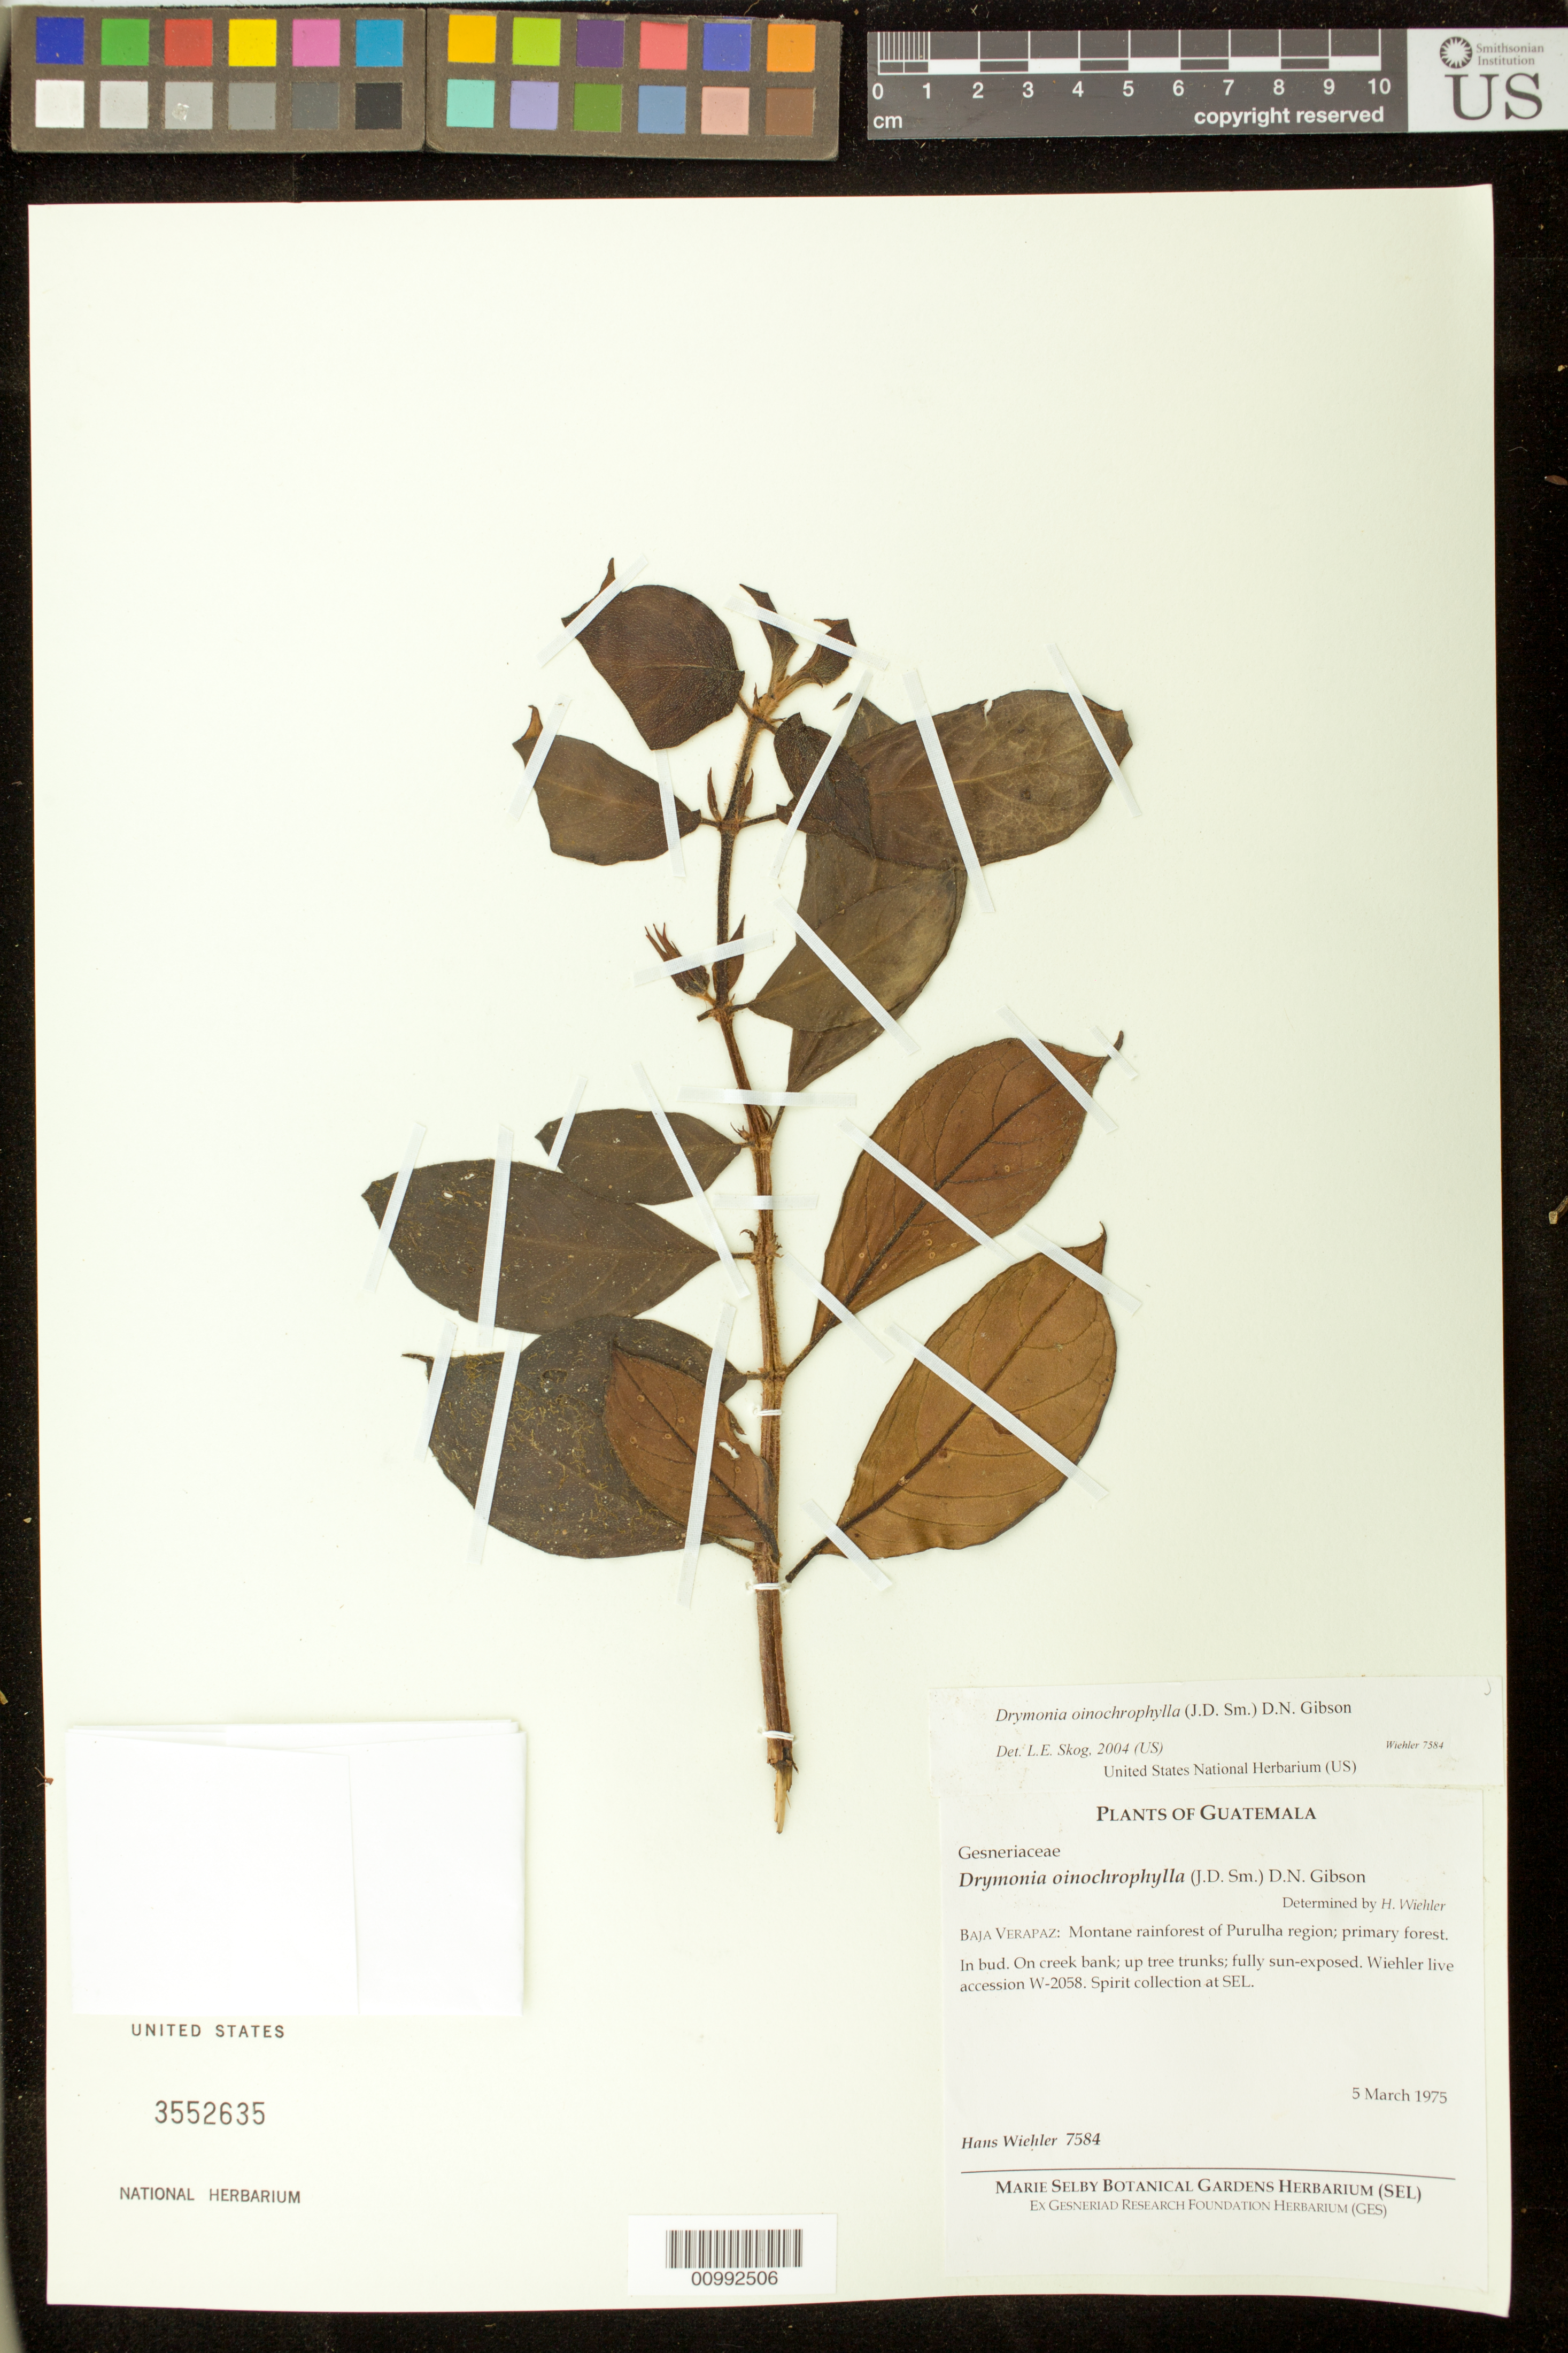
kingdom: Plantae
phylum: Tracheophyta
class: Magnoliopsida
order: Lamiales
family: Gesneriaceae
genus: Drymonia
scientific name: Drymonia oinochrophylla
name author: (Donn. Sm.) D.N. Gibson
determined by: Skog, Laurence E.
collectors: H. J. Wiehler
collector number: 7584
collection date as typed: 05 Mar 1975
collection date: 1975-03-05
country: Guatemala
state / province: Baja Verapaz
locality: Baja Verapaz: montane rainforest of Purulha region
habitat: Primary forest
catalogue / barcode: US 3552635